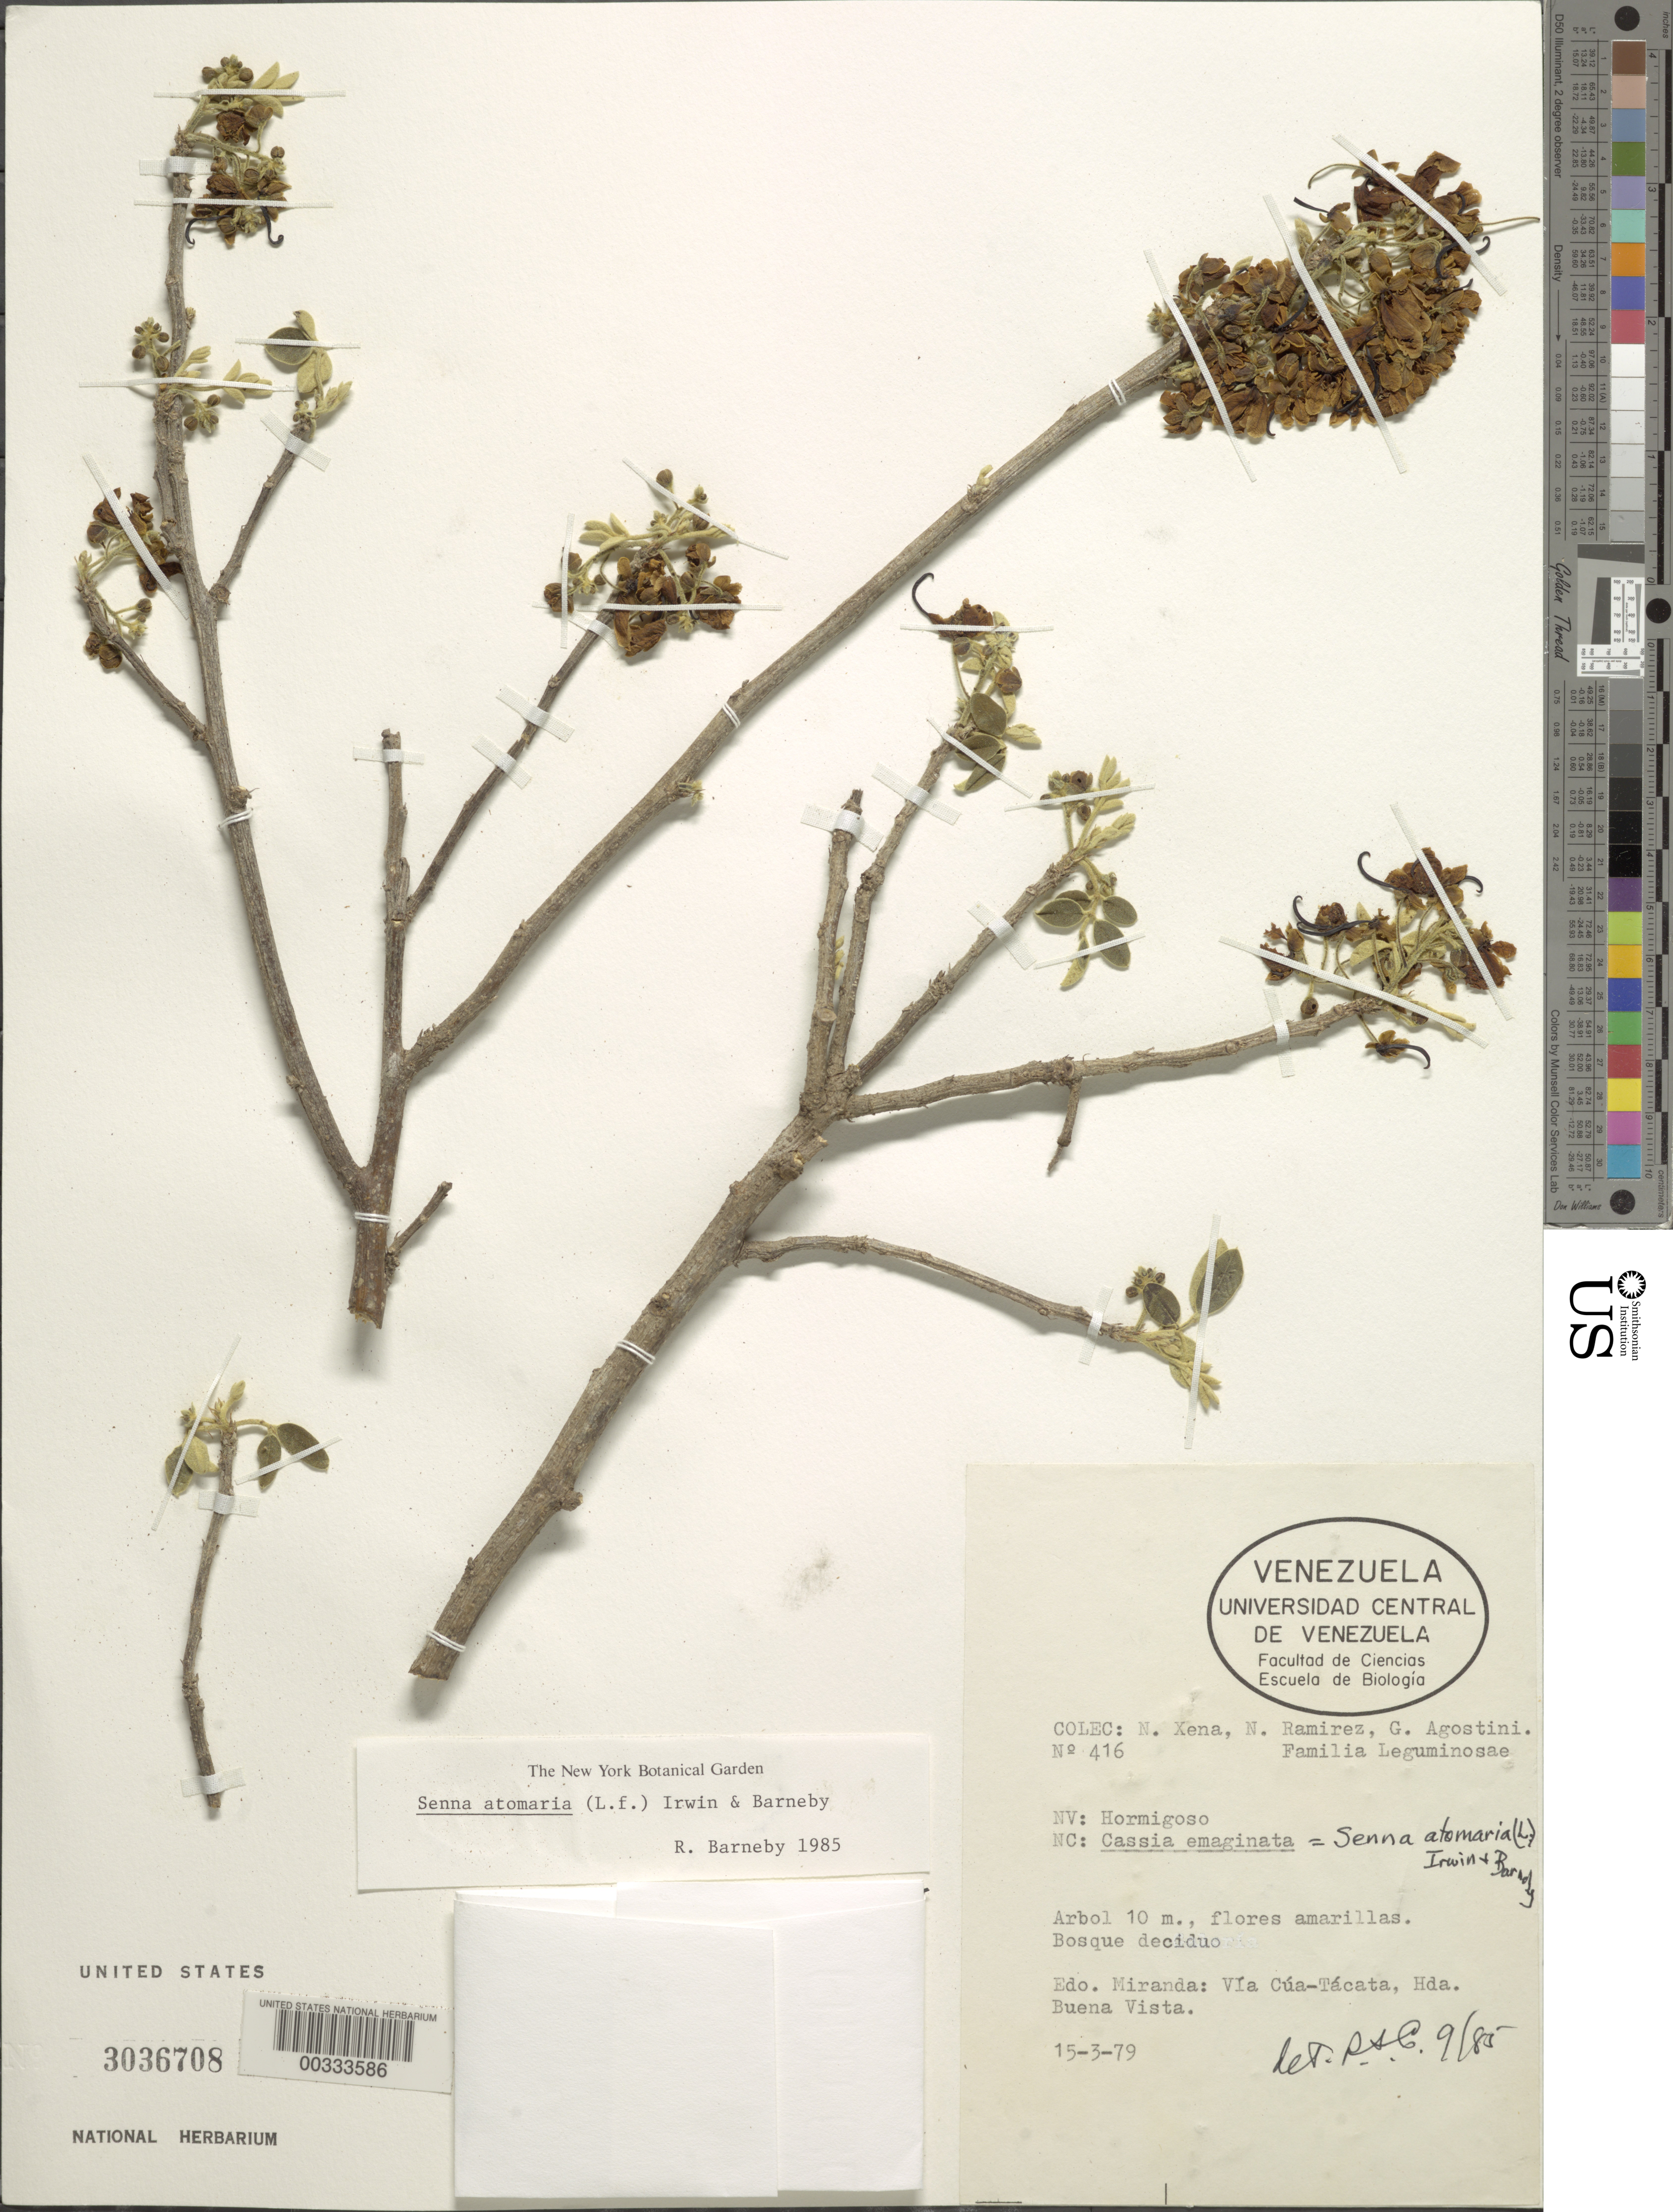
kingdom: Plantae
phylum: Tracheophyta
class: Magnoliopsida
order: Fabales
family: Fabaceae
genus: Senna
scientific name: Senna atomaria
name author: (L.) H.S. Irwin & Barneby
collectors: N. Xena de Enrech, N. Ramírez & G. Agostini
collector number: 416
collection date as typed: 15 Mar 1979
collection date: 1979-03-15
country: Venezuela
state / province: Miranda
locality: Via cua-tacata, hda. buena vista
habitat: Deciduous forest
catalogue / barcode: US 3036708